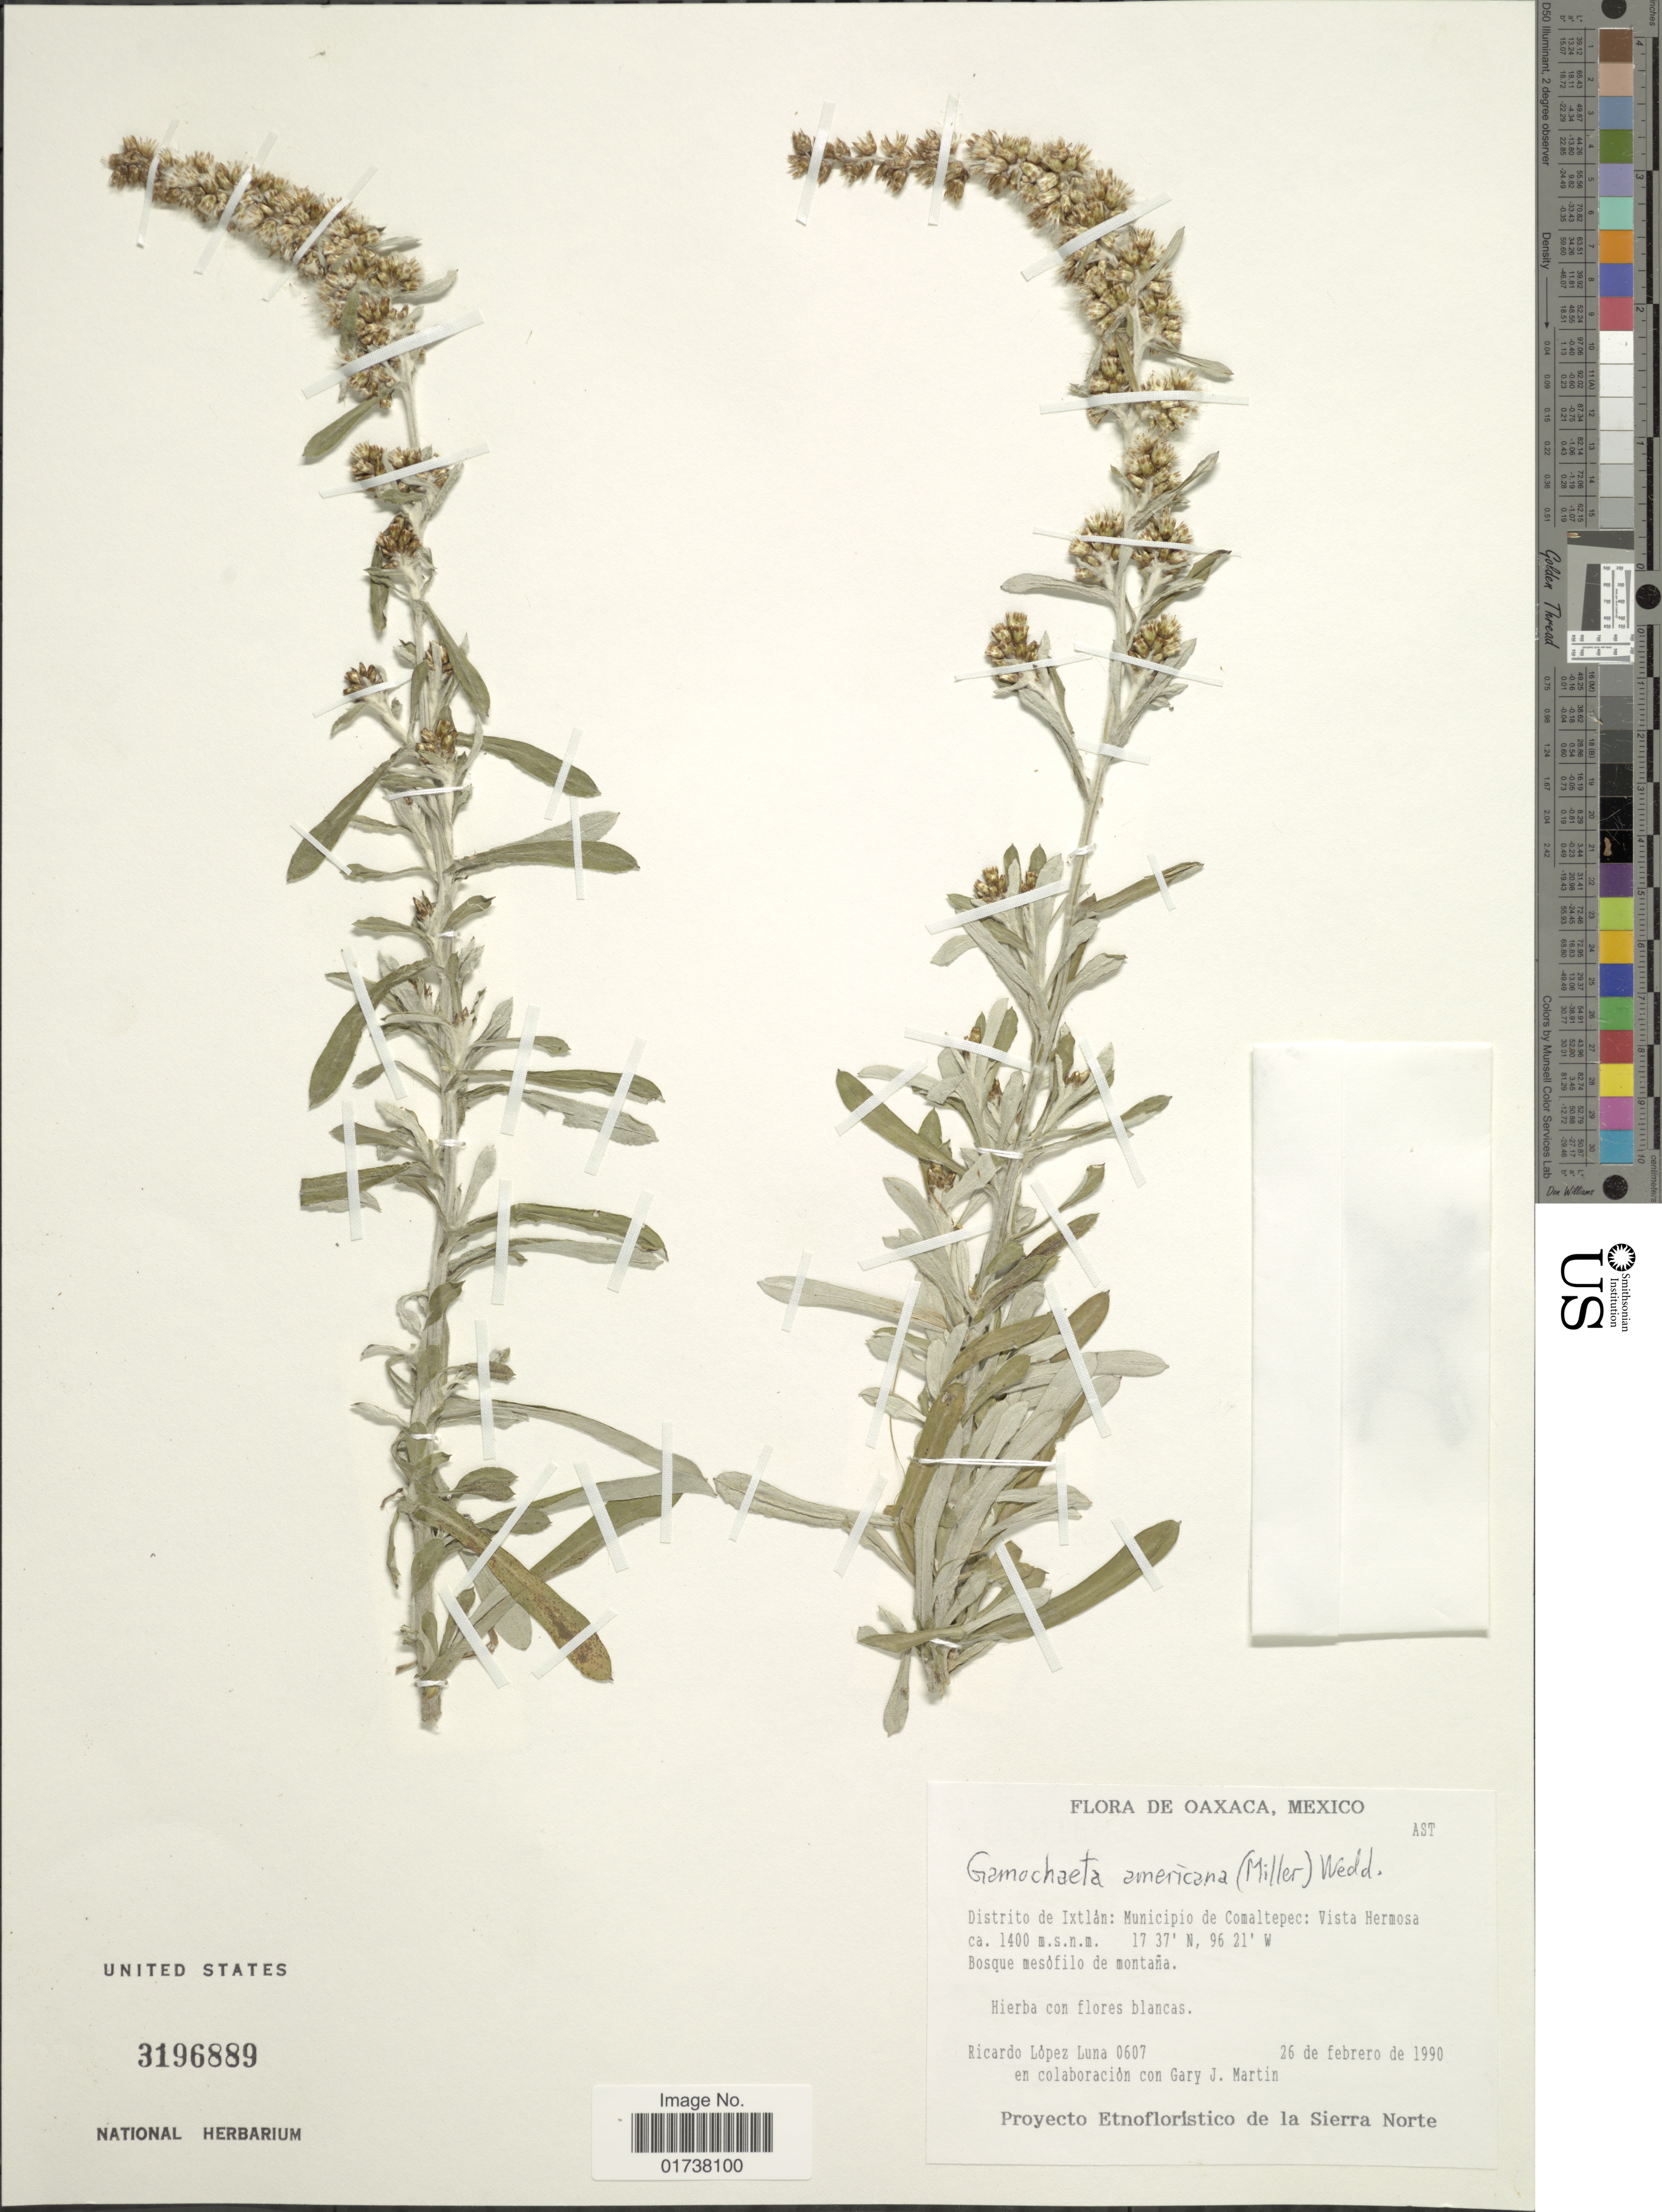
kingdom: Plantae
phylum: Tracheophyta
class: Magnoliopsida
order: Asterales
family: Asteraceae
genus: Gamochaeta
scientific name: Gamochaeta americana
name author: (Mill.) Wedd.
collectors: R. López Luna & G. J. Martin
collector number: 0607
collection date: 1990-02-26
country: Mexico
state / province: Oaxaca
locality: Distrito: Ixtlan: Municipio de Comaltepec: Vista Hermosa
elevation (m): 1400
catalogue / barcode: US 3196889